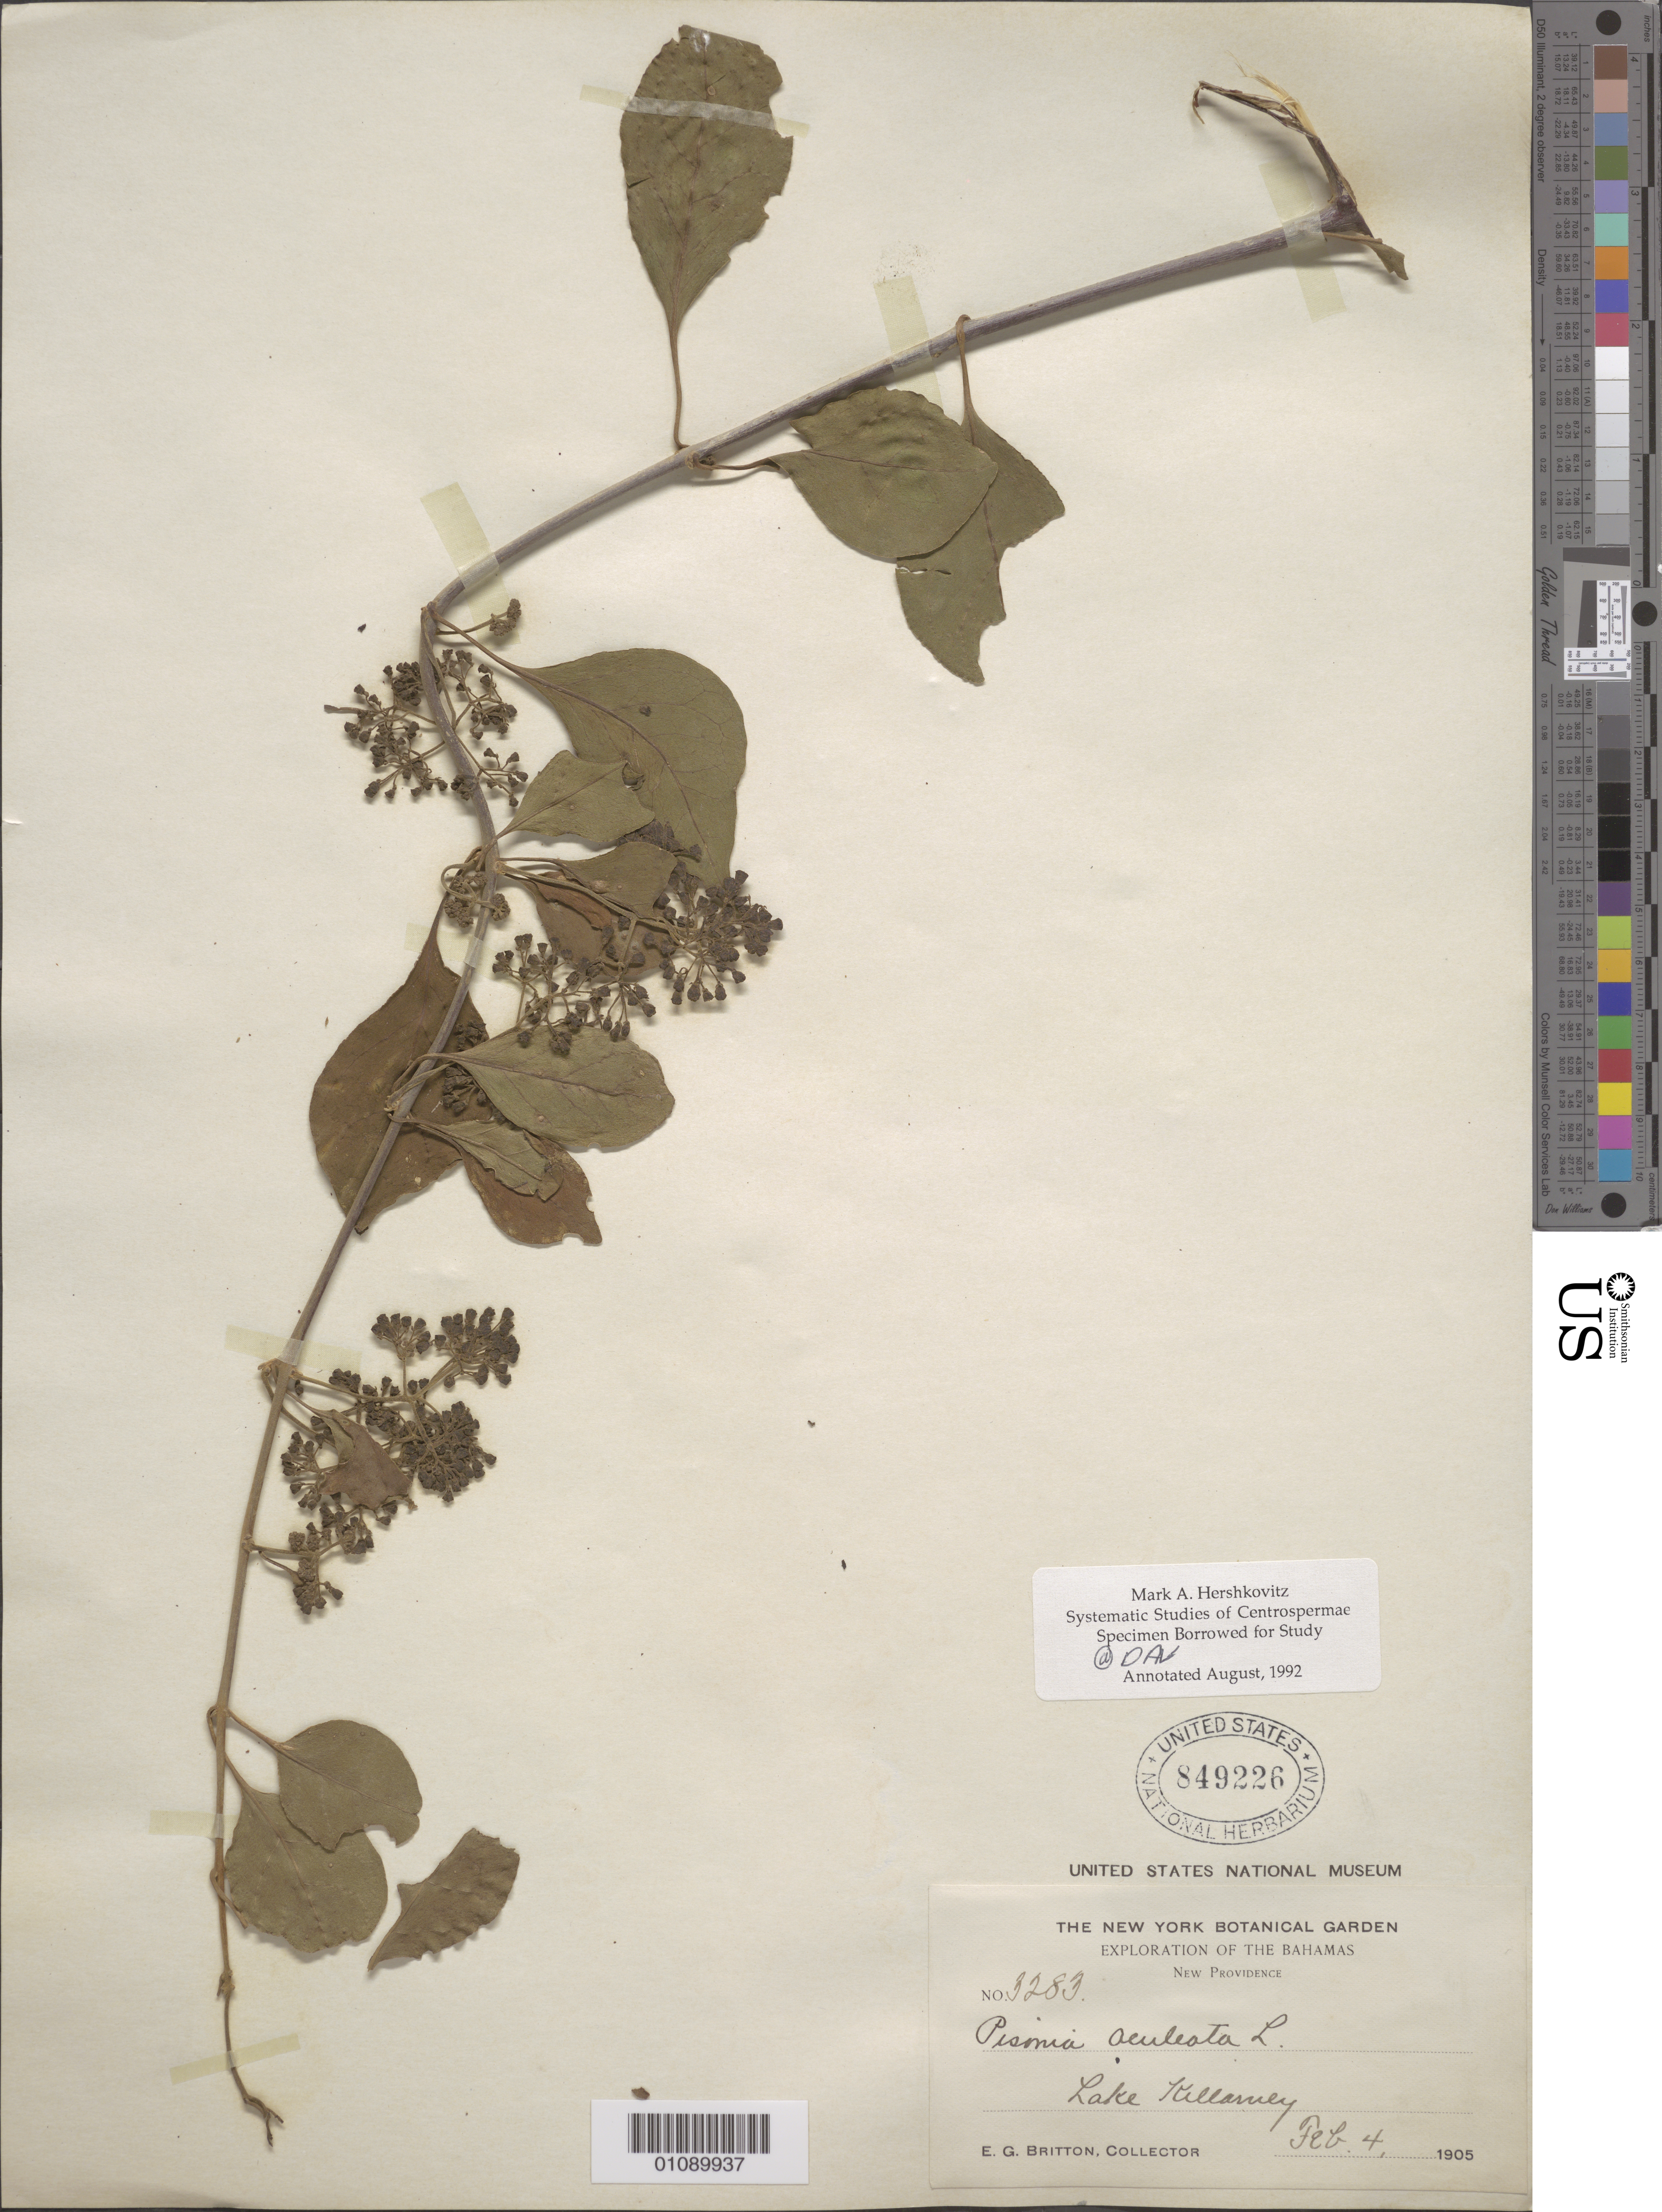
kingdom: Plantae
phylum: Tracheophyta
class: Magnoliopsida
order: Caryophyllales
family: Nyctaginaceae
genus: Pisonia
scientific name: Pisonia aculeata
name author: L.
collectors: E. G. Britton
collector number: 3283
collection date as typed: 04 Feb 1905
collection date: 1905-02-04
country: Bahamas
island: New Providence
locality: Lake Killarney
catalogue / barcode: US 849226